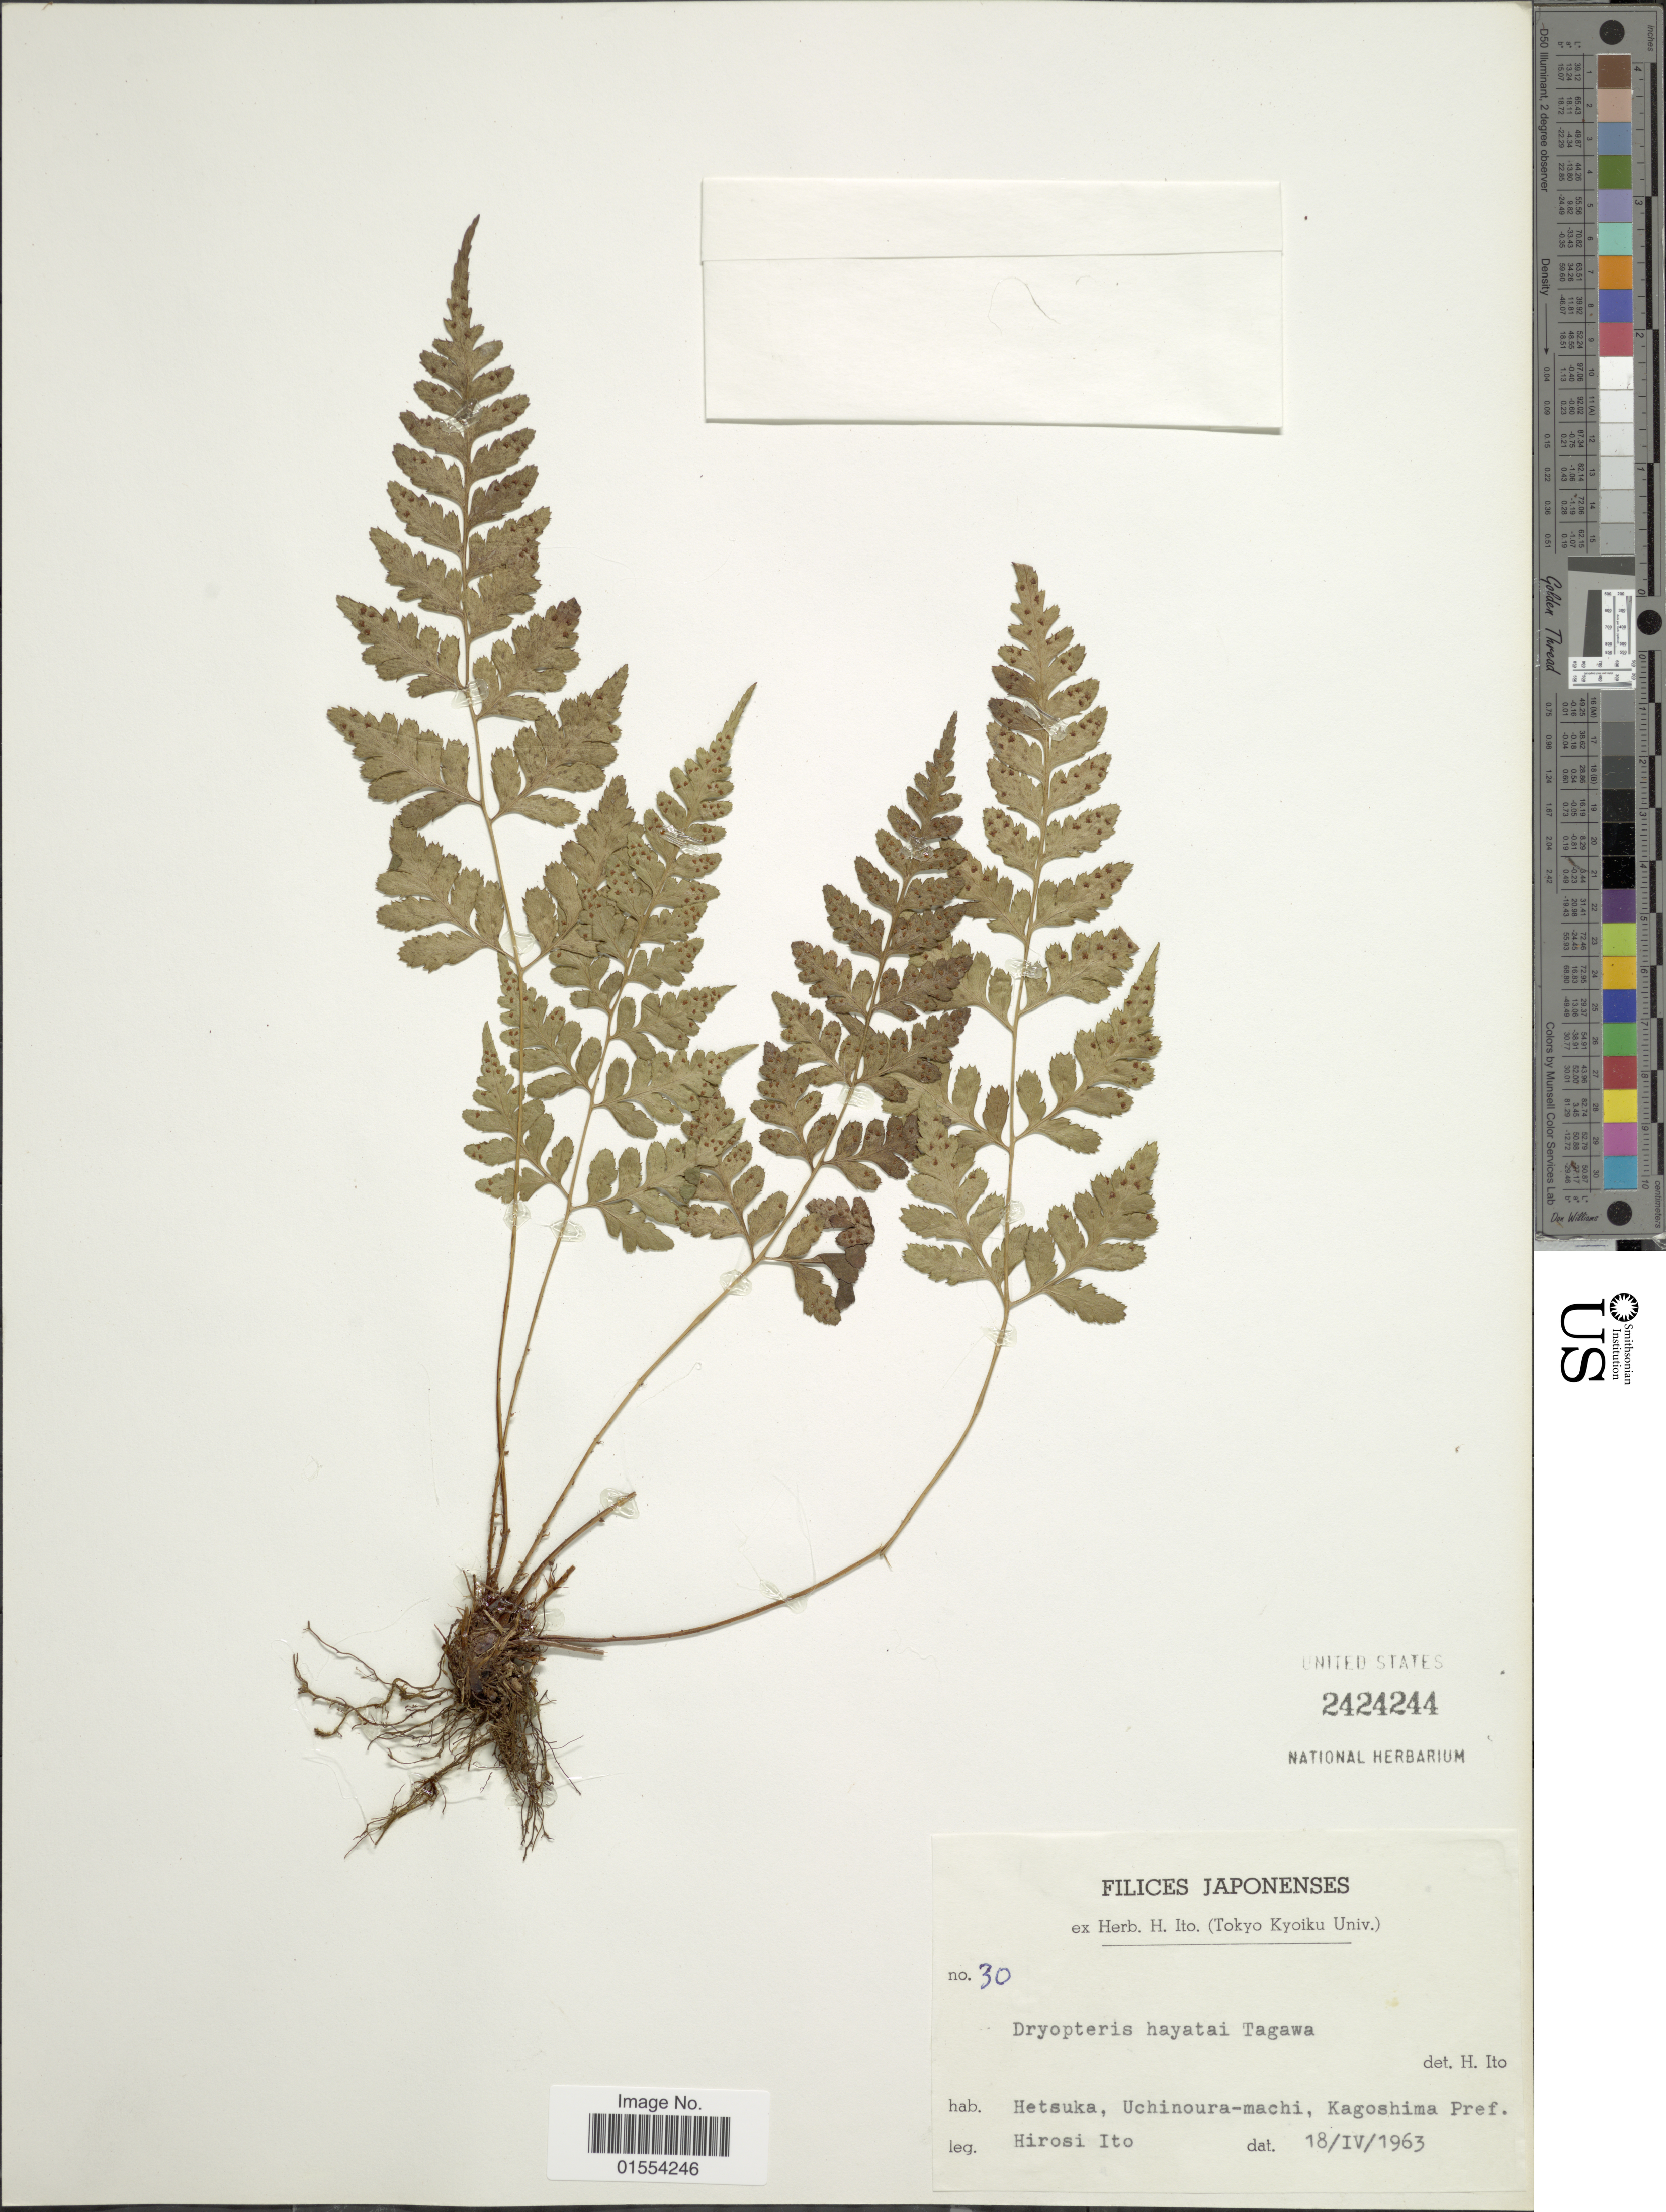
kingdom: Plantae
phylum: Tracheophyta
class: Polypodiopsida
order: Polypodiales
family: Dryopteridaceae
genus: Dryopteris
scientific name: Dryopteris hayatae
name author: Tagawa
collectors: H. Itô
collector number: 30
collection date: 1963-04-18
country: Japan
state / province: Kagosima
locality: Hetsuka, Uchinoura-machi, Kagoshima Pref.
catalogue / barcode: US 2424244